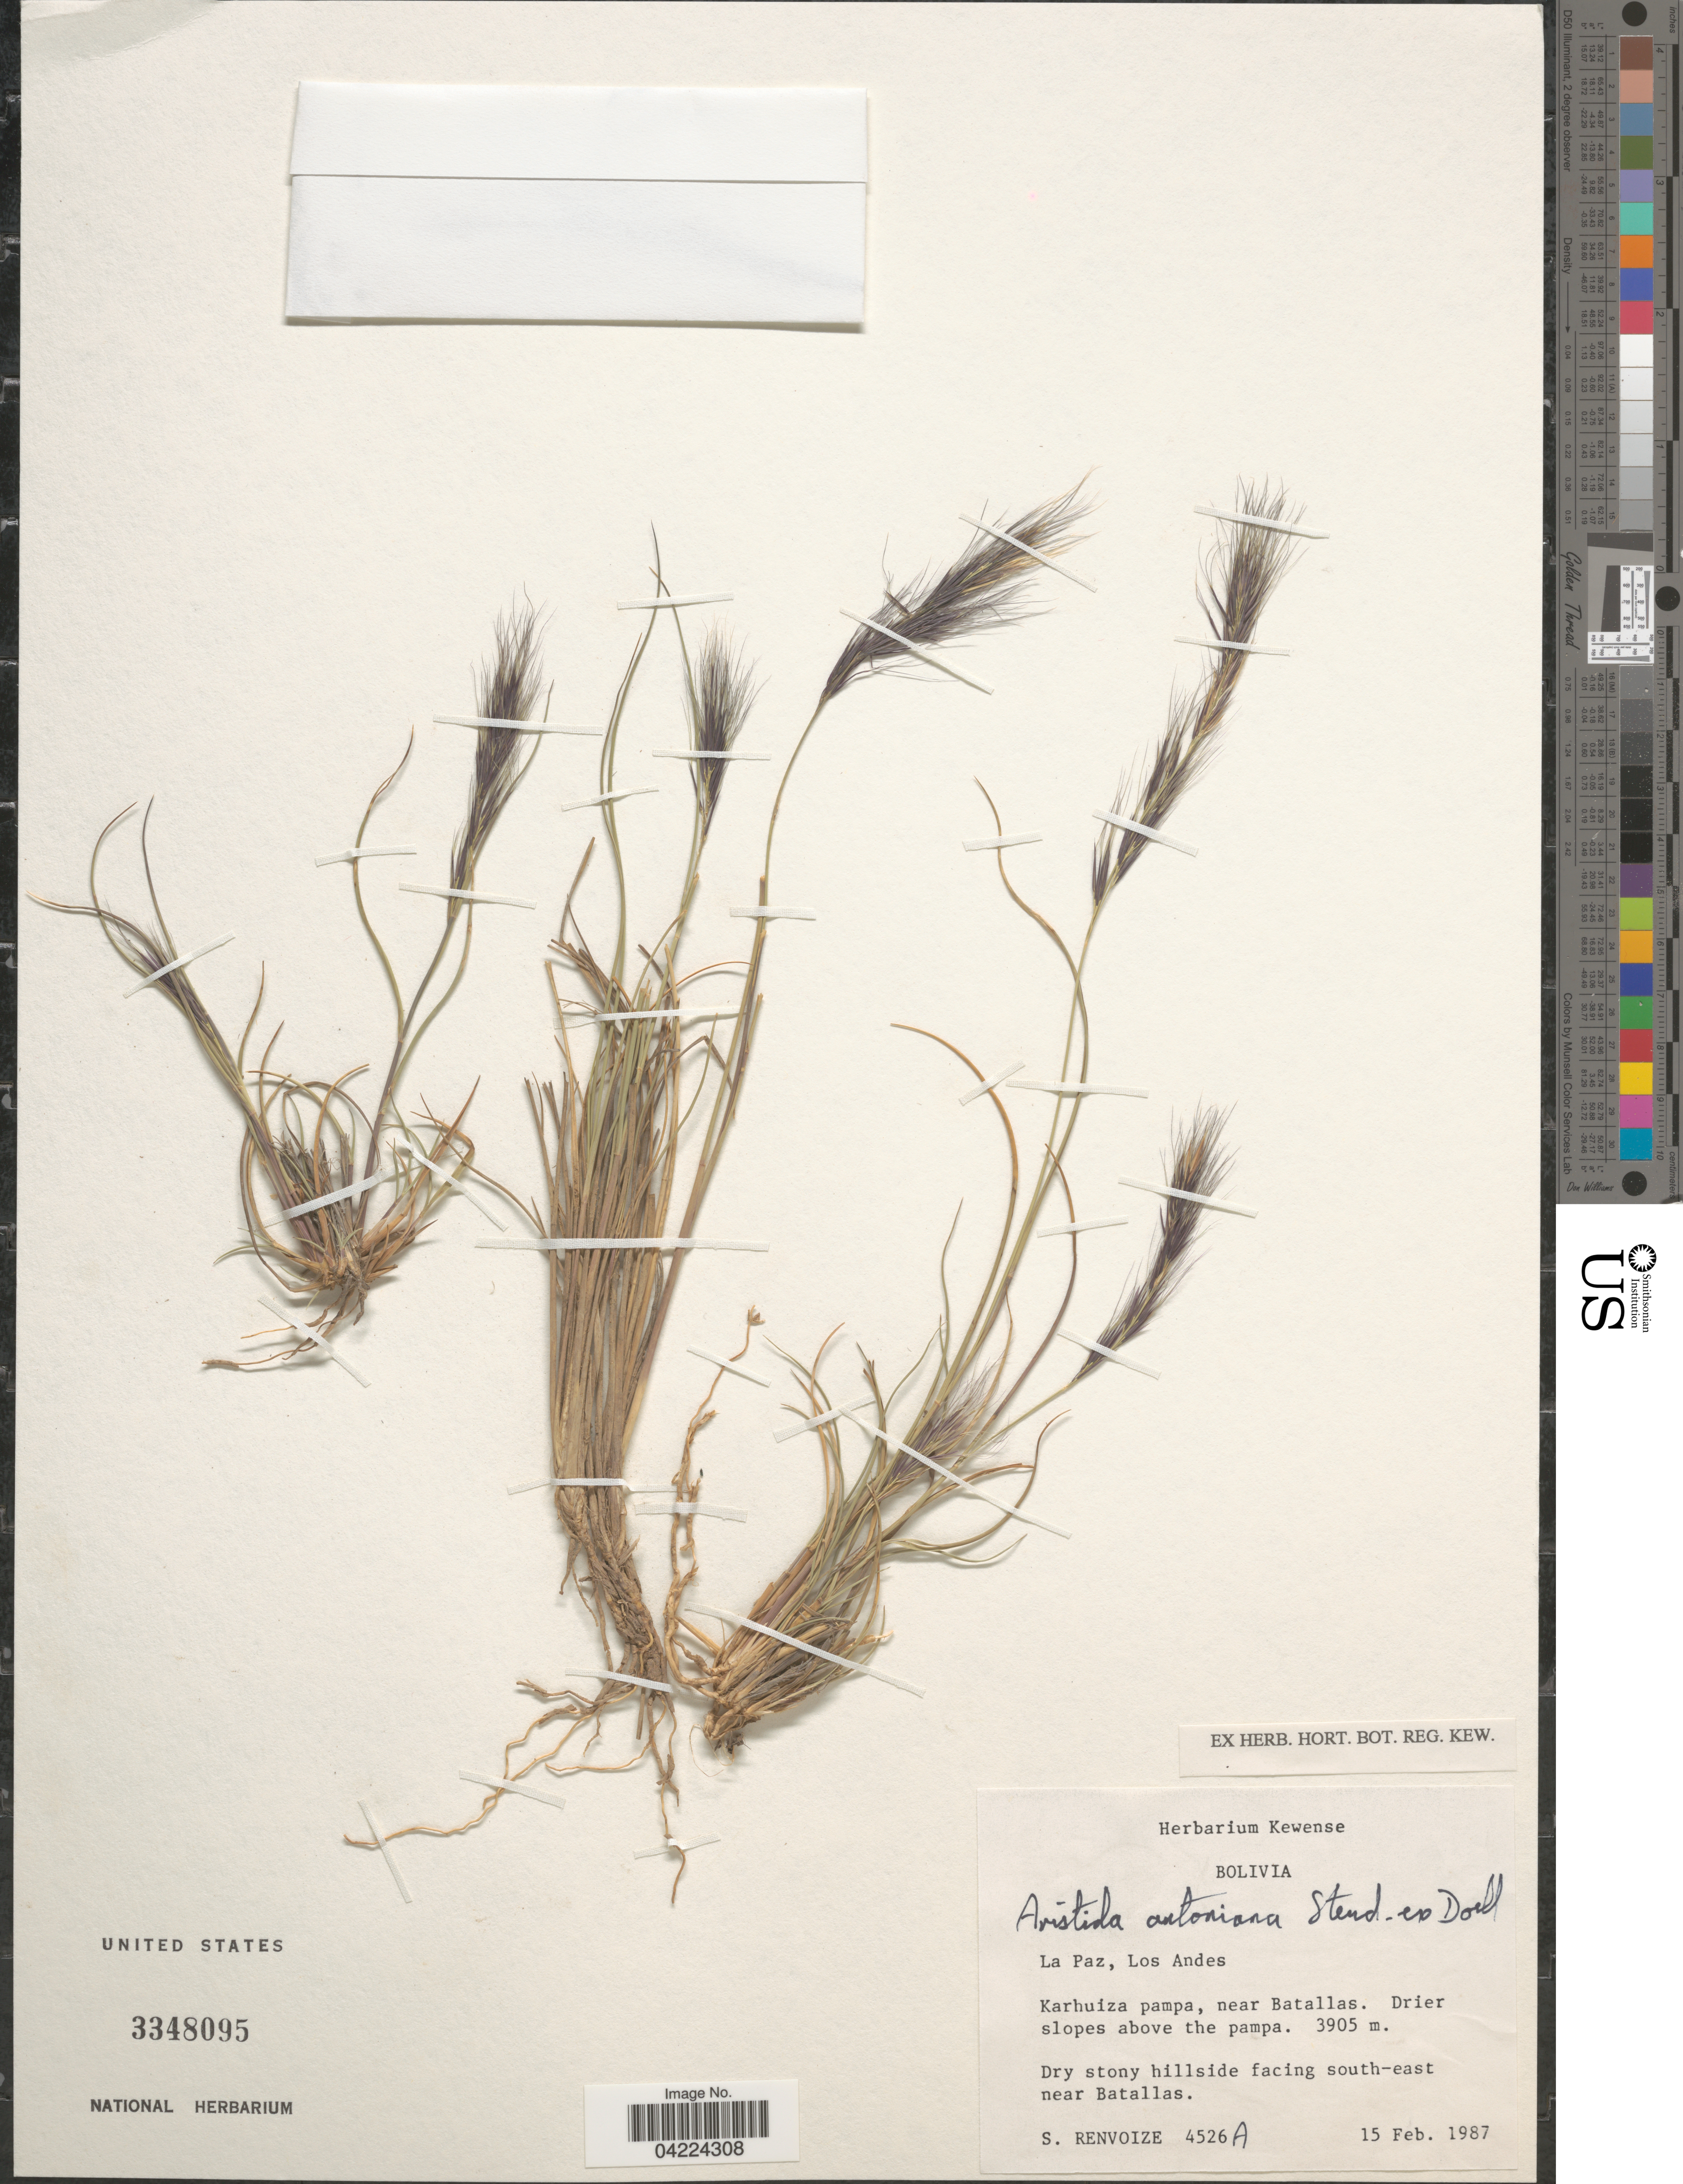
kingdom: Plantae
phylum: Tracheophyta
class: Liliopsida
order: Poales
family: Poaceae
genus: Aristida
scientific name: Aristida antoniana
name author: Steud. ex Henr.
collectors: S. A. Renvoize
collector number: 4526A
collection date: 1987-02-15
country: Bolivia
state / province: La Paz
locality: Los Andes. Karhuiza pampa, near Batallas. Drier slopes above the pampa. Dry stony hillside facing south-east near Batallas.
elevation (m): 3905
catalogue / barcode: US 3348095